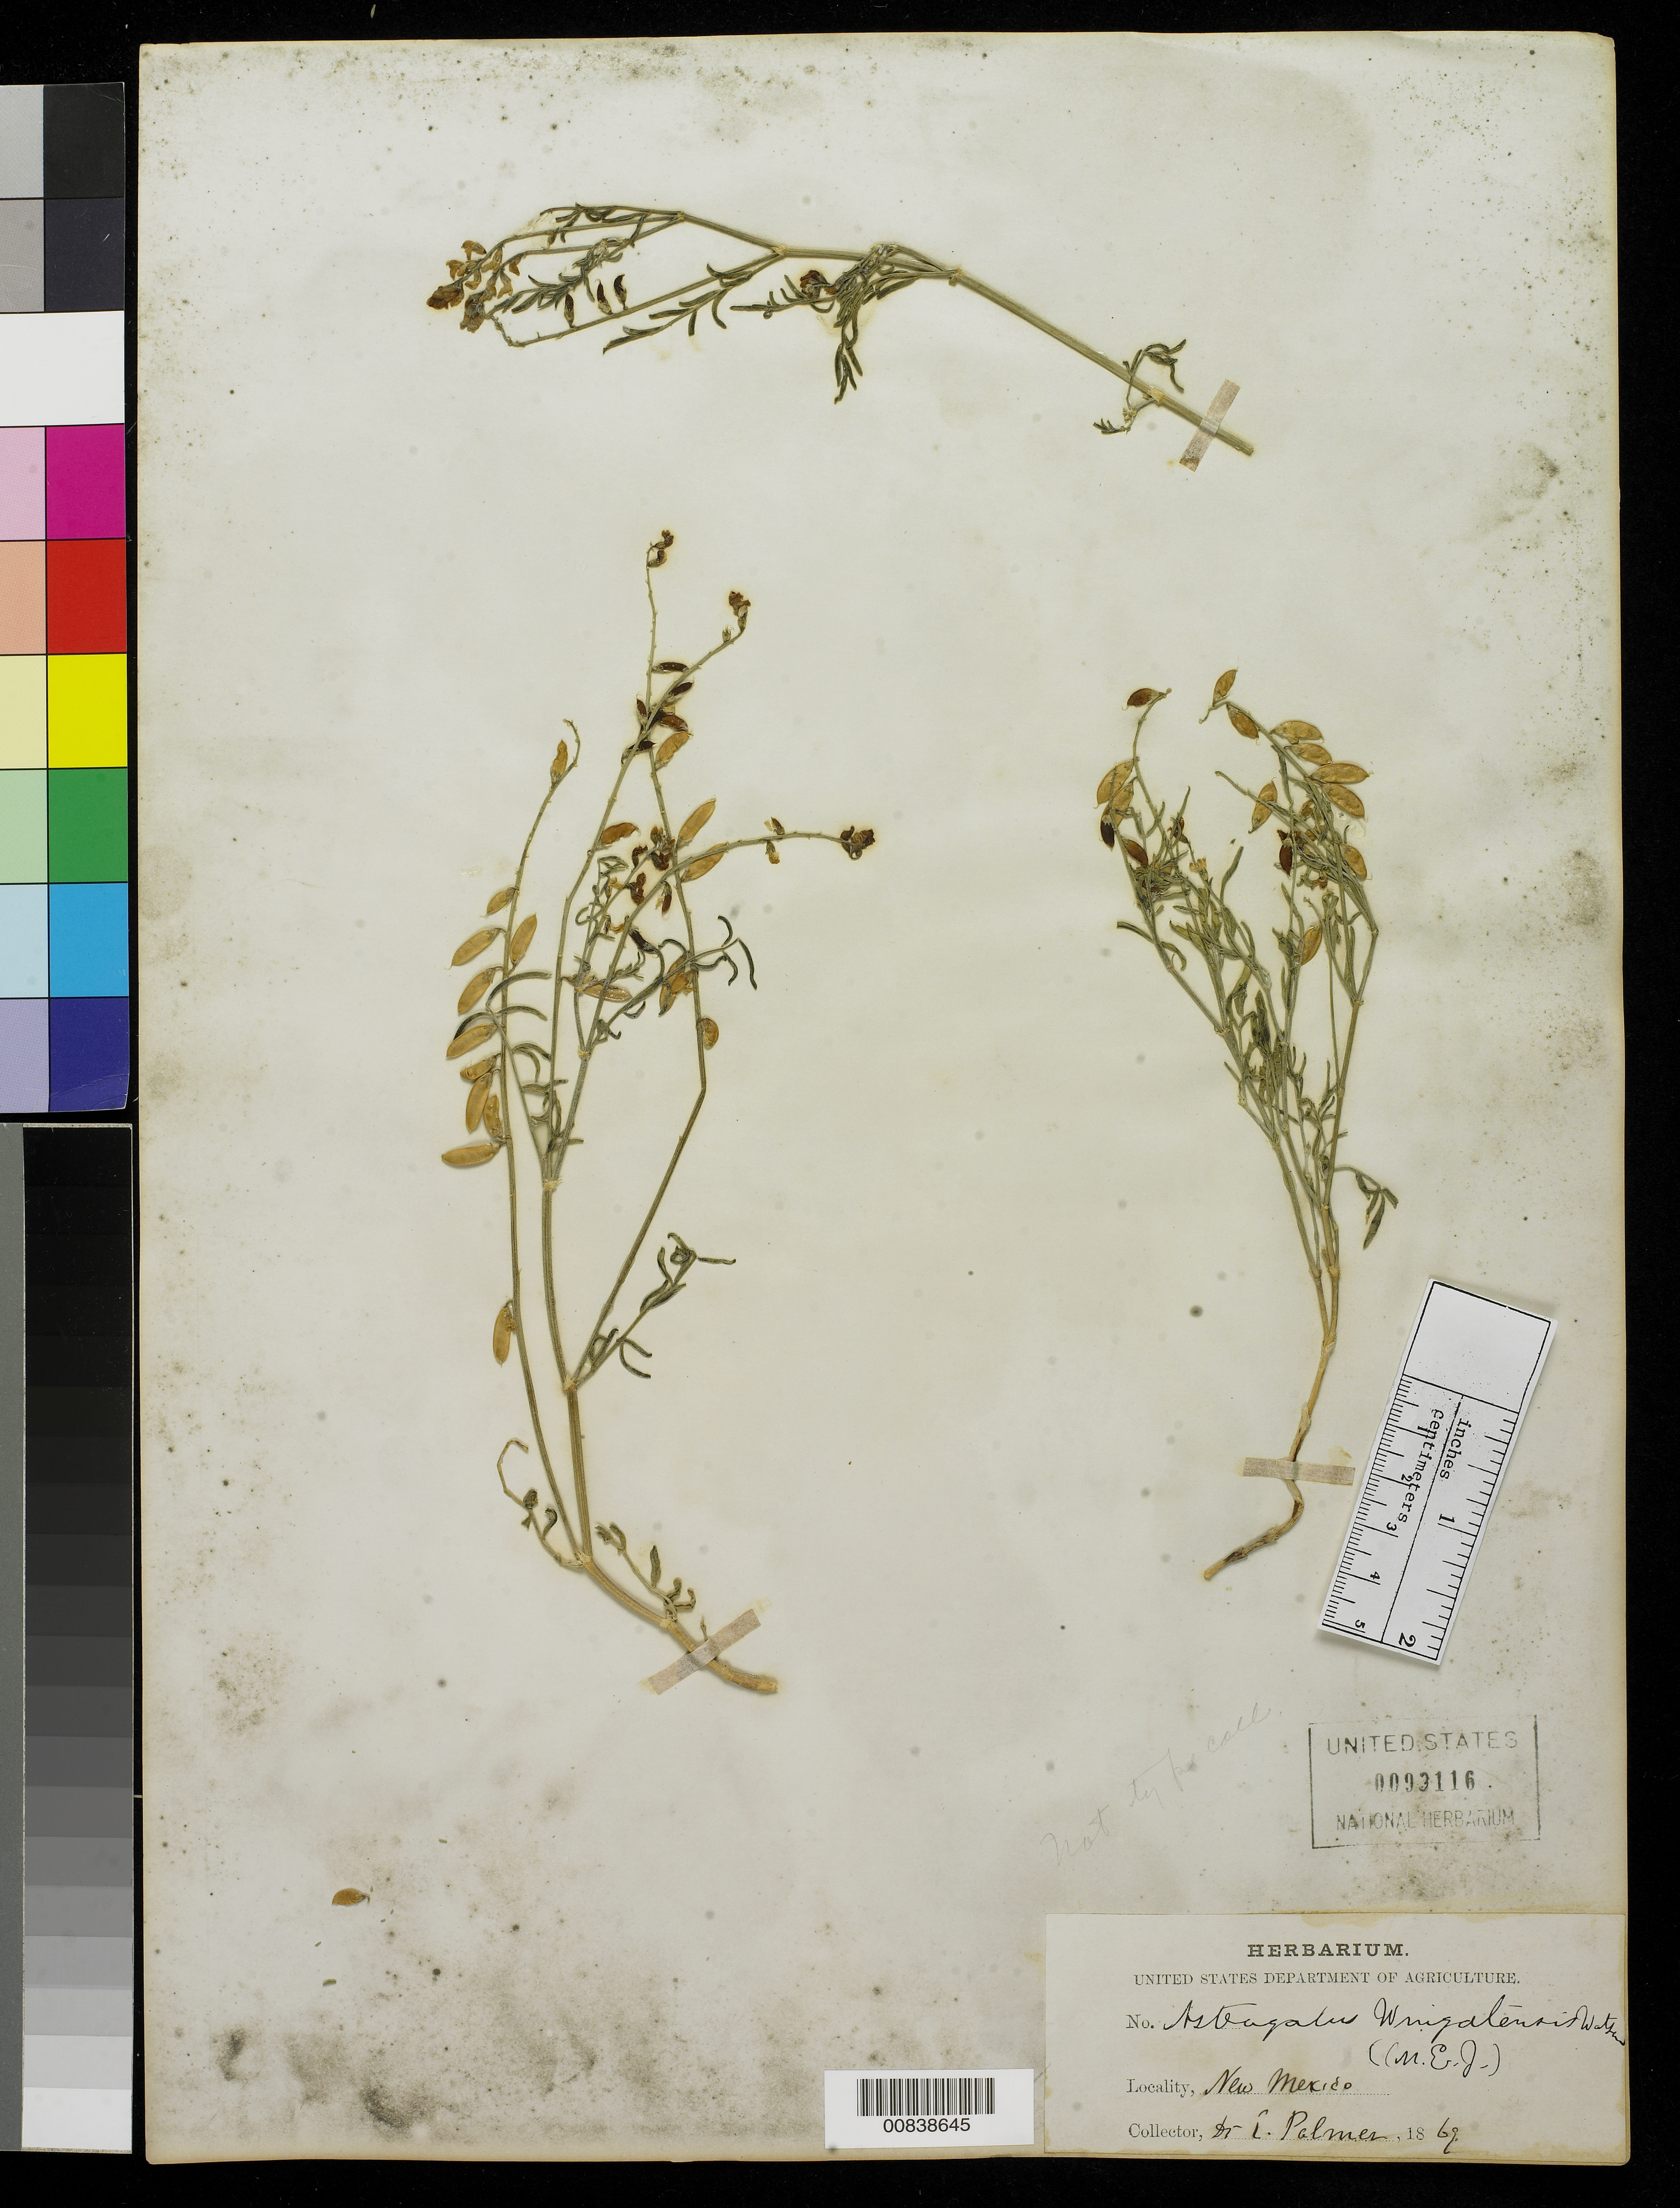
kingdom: Plantae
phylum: Tracheophyta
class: Magnoliopsida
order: Fabales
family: Fabaceae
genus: Astragalus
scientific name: Astragalus wingatanus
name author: S. Watson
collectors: E. Palmer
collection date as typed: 1869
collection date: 1869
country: United States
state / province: New Mexico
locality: New Mexico.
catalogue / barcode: US 93116